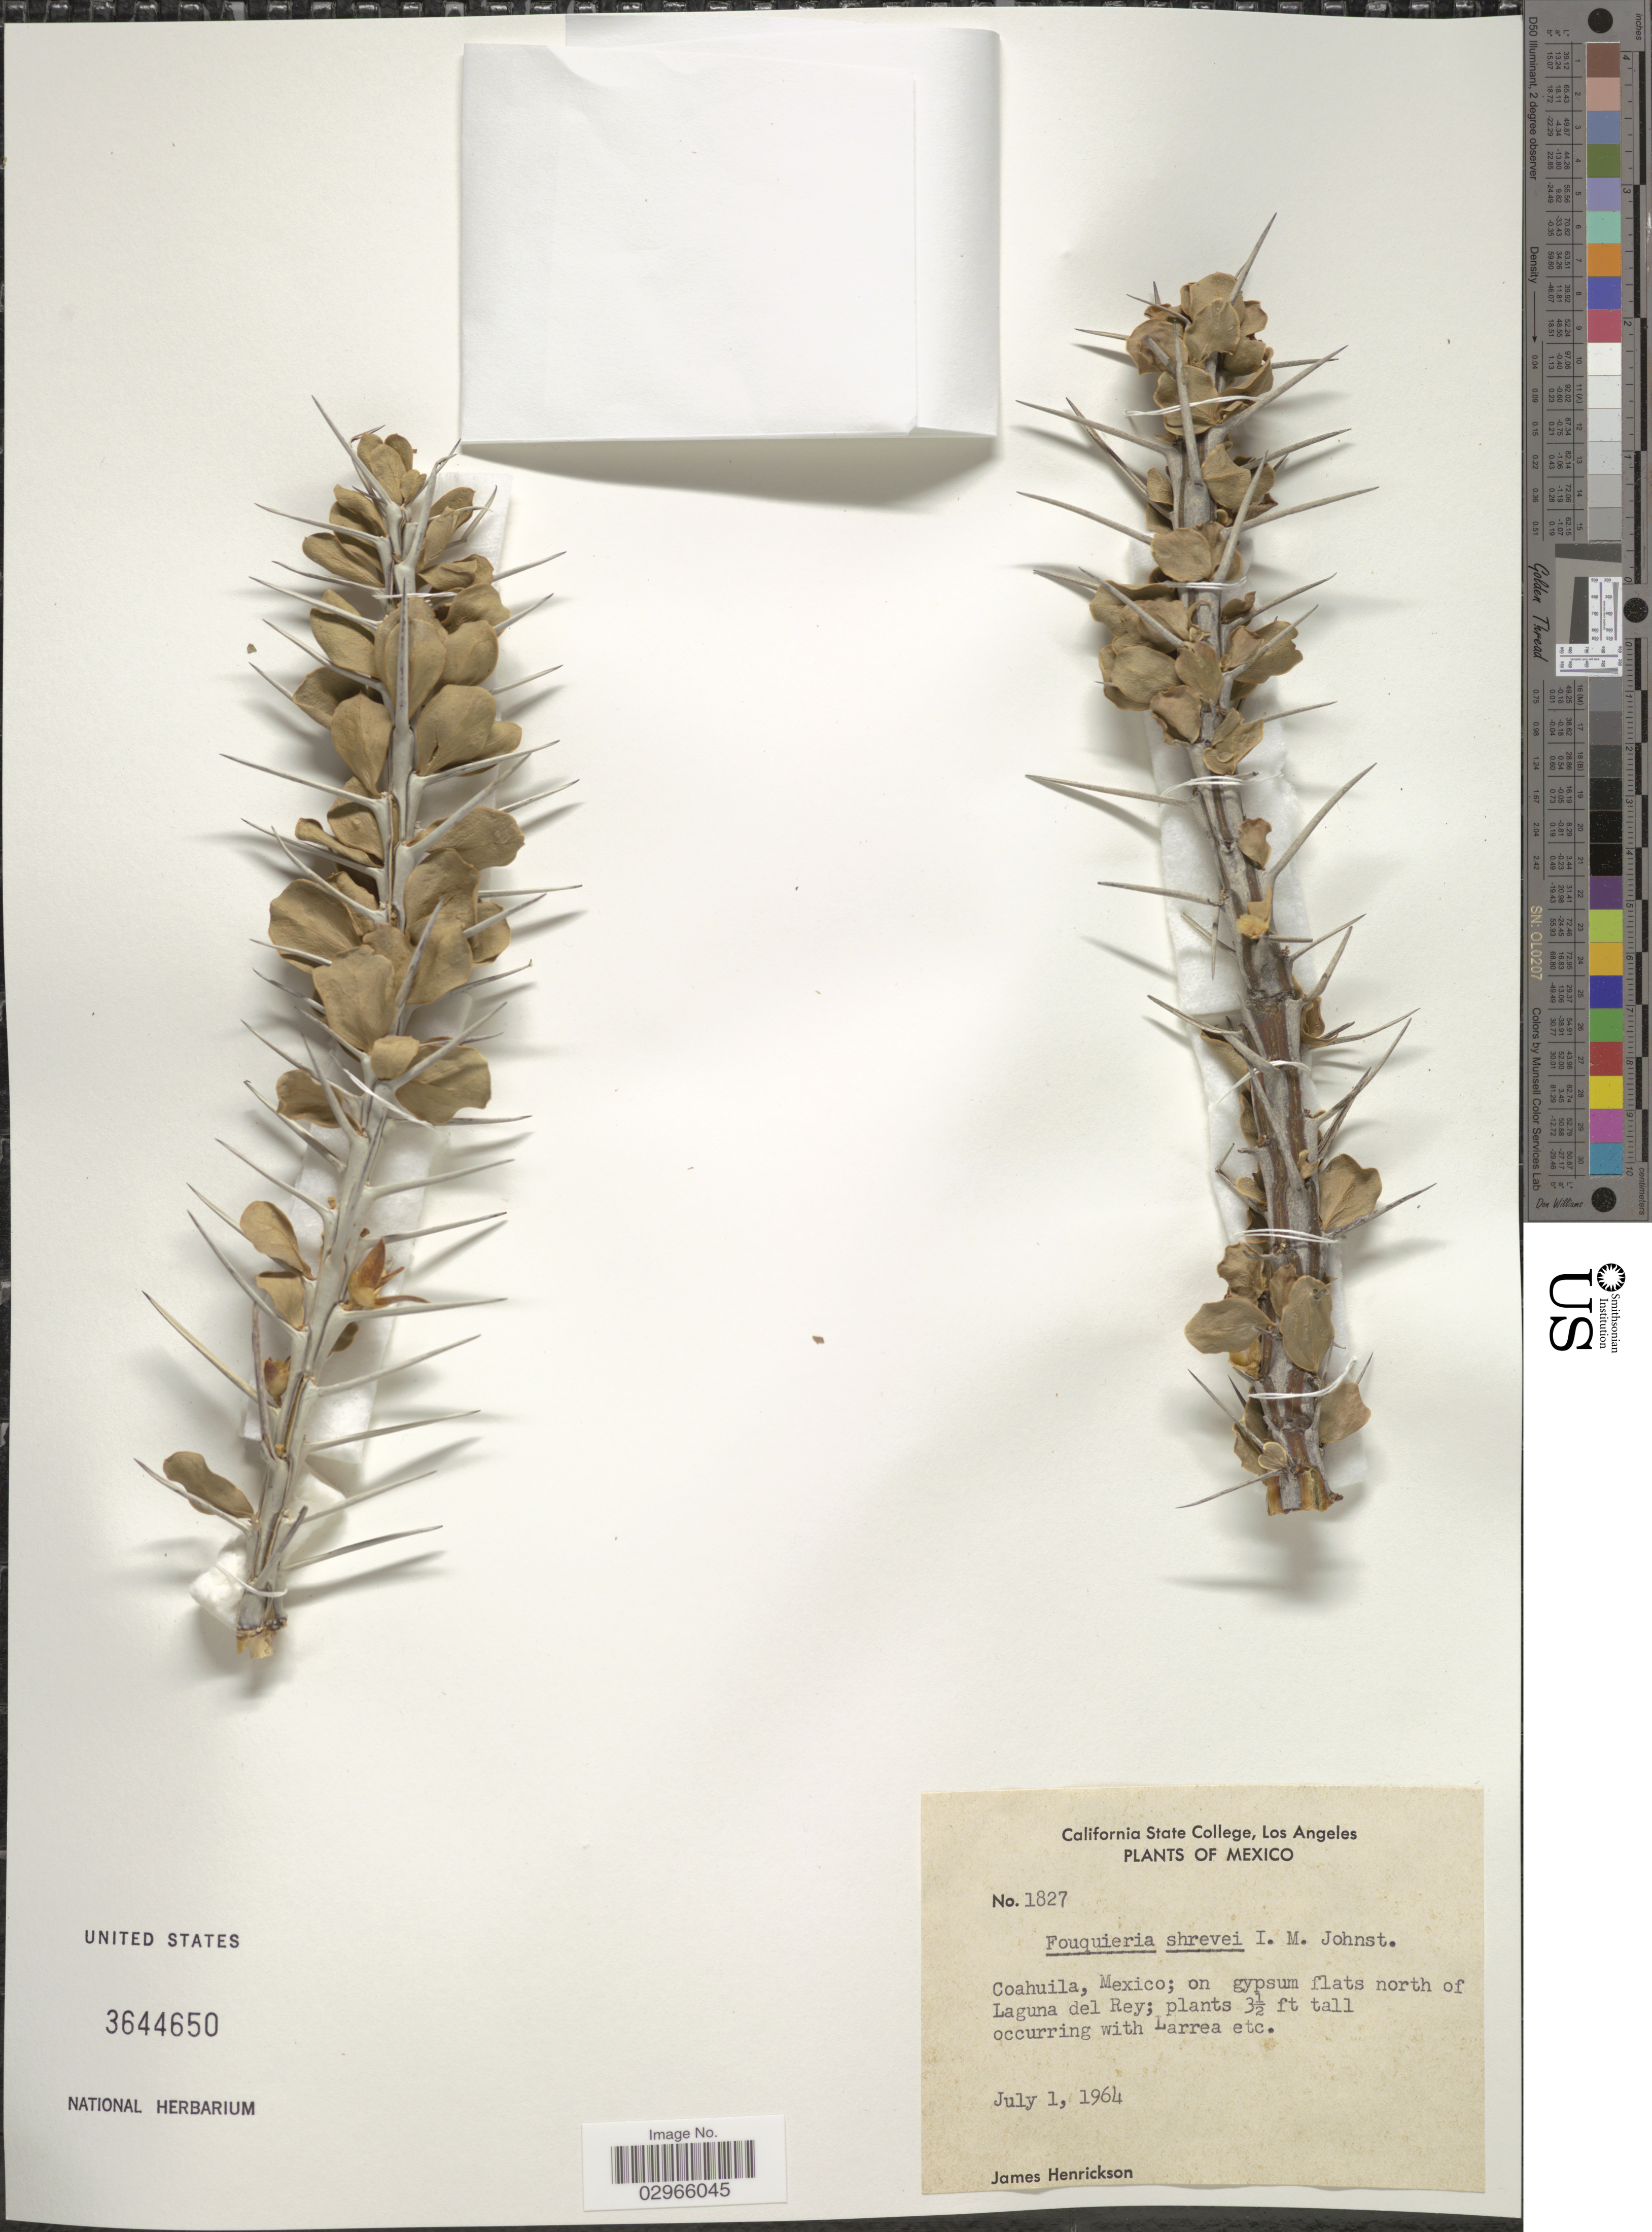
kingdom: Plantae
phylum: Tracheophyta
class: Magnoliopsida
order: Ericales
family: Fouquieriaceae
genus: Fouquieria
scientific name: Fouquieria shrevei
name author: I.M. Johnst.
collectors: J. Henrickson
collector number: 1827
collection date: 1964-07-01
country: Mexico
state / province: Coahuila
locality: On gypsum flats north of Laguna del Rey.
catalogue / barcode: US 3644650